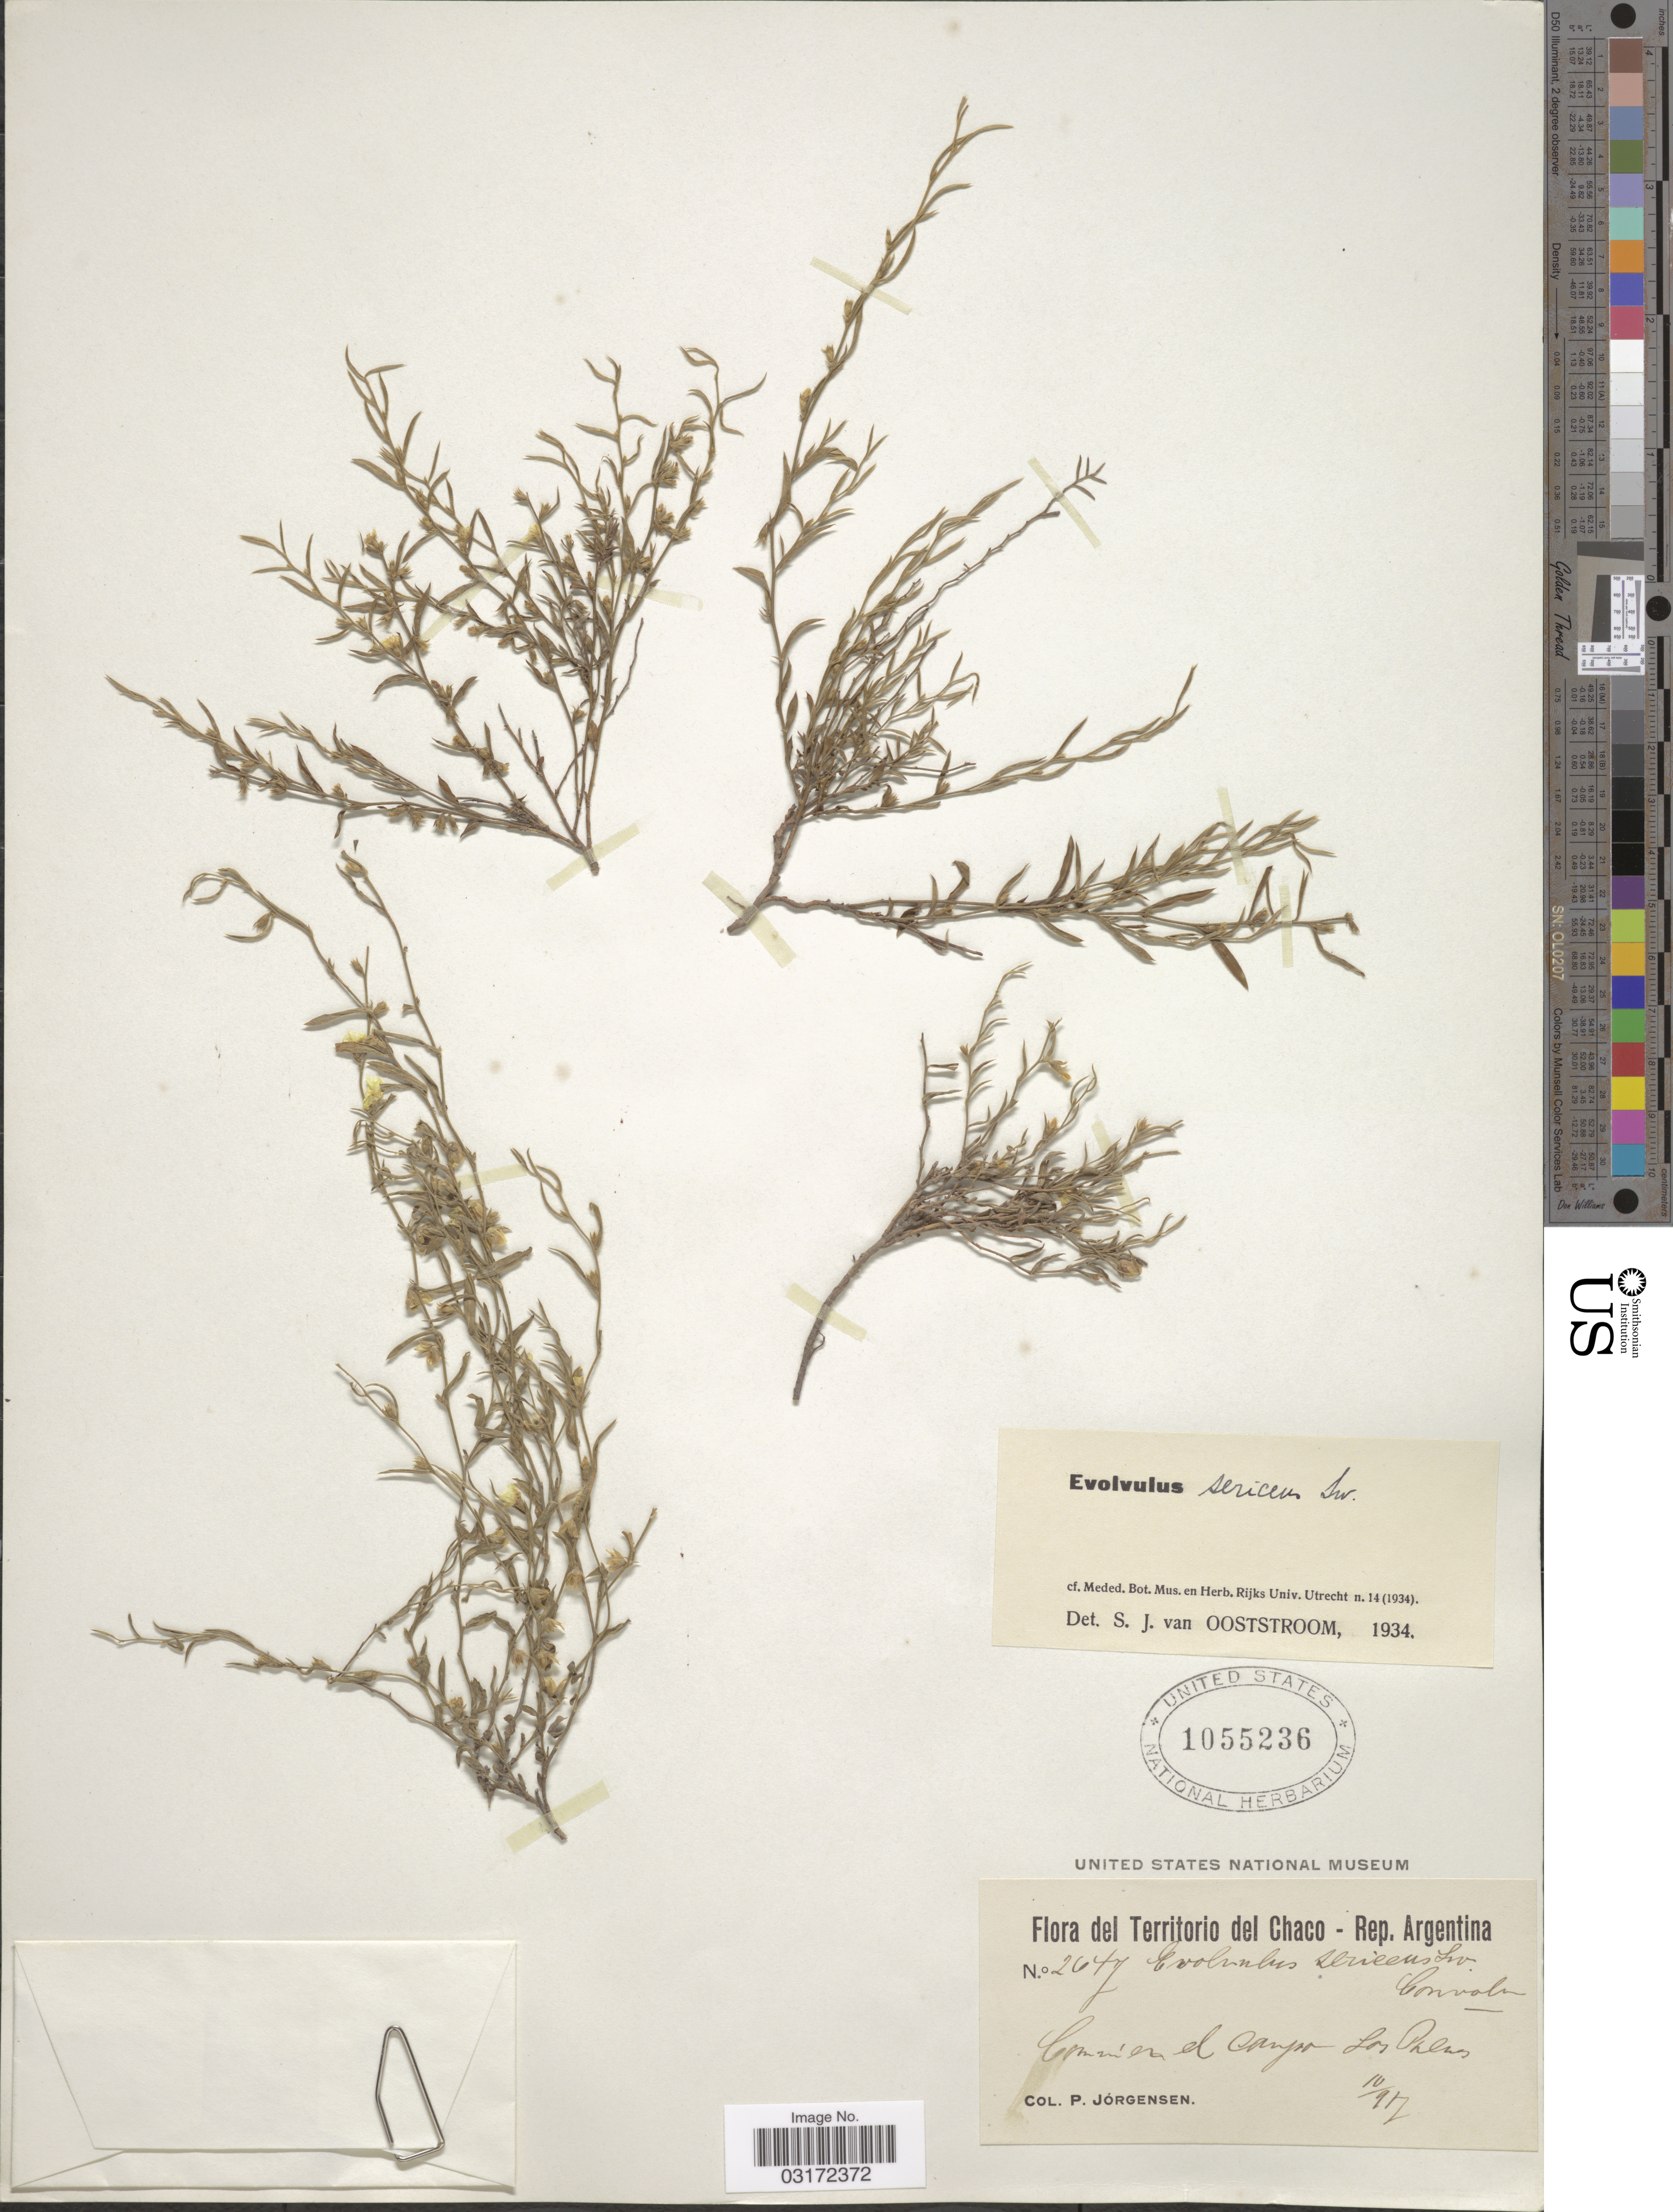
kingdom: Plantae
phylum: Tracheophyta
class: Magnoliopsida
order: Solanales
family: Convolvulaceae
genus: Evolvulus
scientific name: Evolvulus sericeus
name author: Sw.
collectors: P. Jörgensen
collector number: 2647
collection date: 1917-10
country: Argentina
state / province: Chaco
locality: Campo Las Palmas.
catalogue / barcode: US 1055236